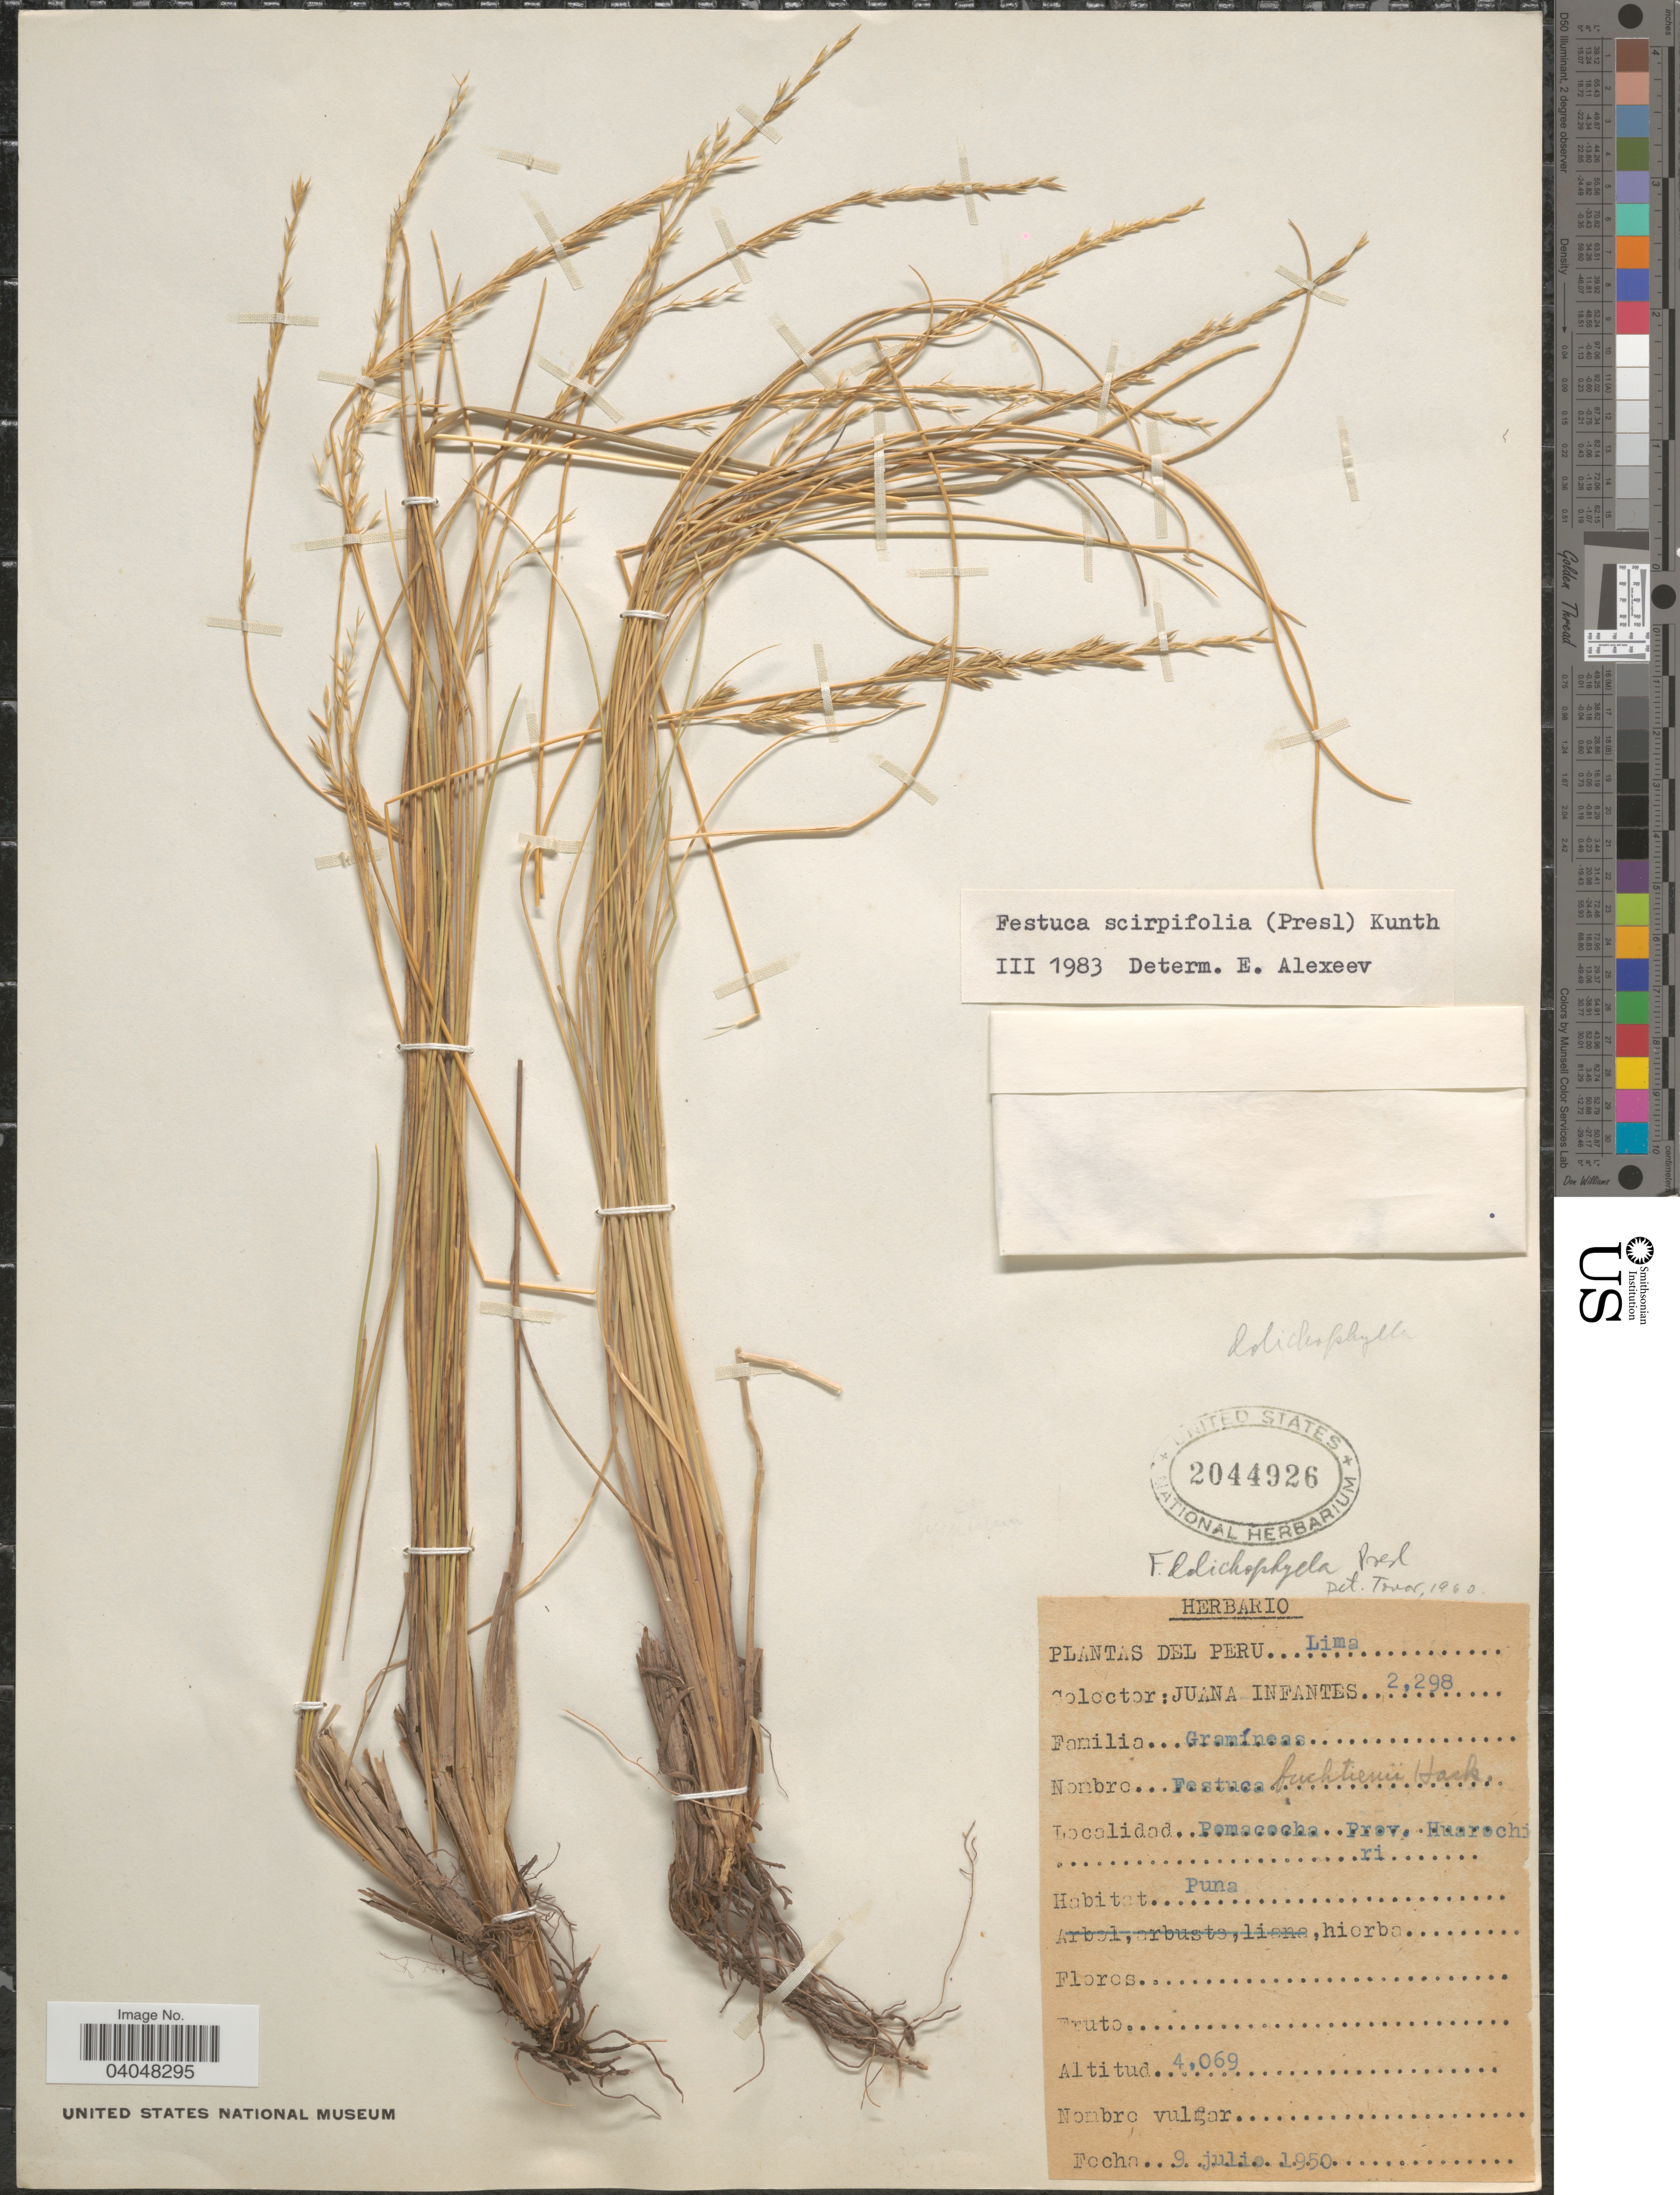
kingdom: Plantae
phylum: Tracheophyta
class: Liliopsida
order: Poales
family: Poaceae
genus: Festuca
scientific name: Festuca scirpifolia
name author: (J. Presl) Kunth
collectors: J. Infantes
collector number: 2298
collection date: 1950-07-09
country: Peru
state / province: Lima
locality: Pomacocha Prov. Huarochiri.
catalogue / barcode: US 2044926